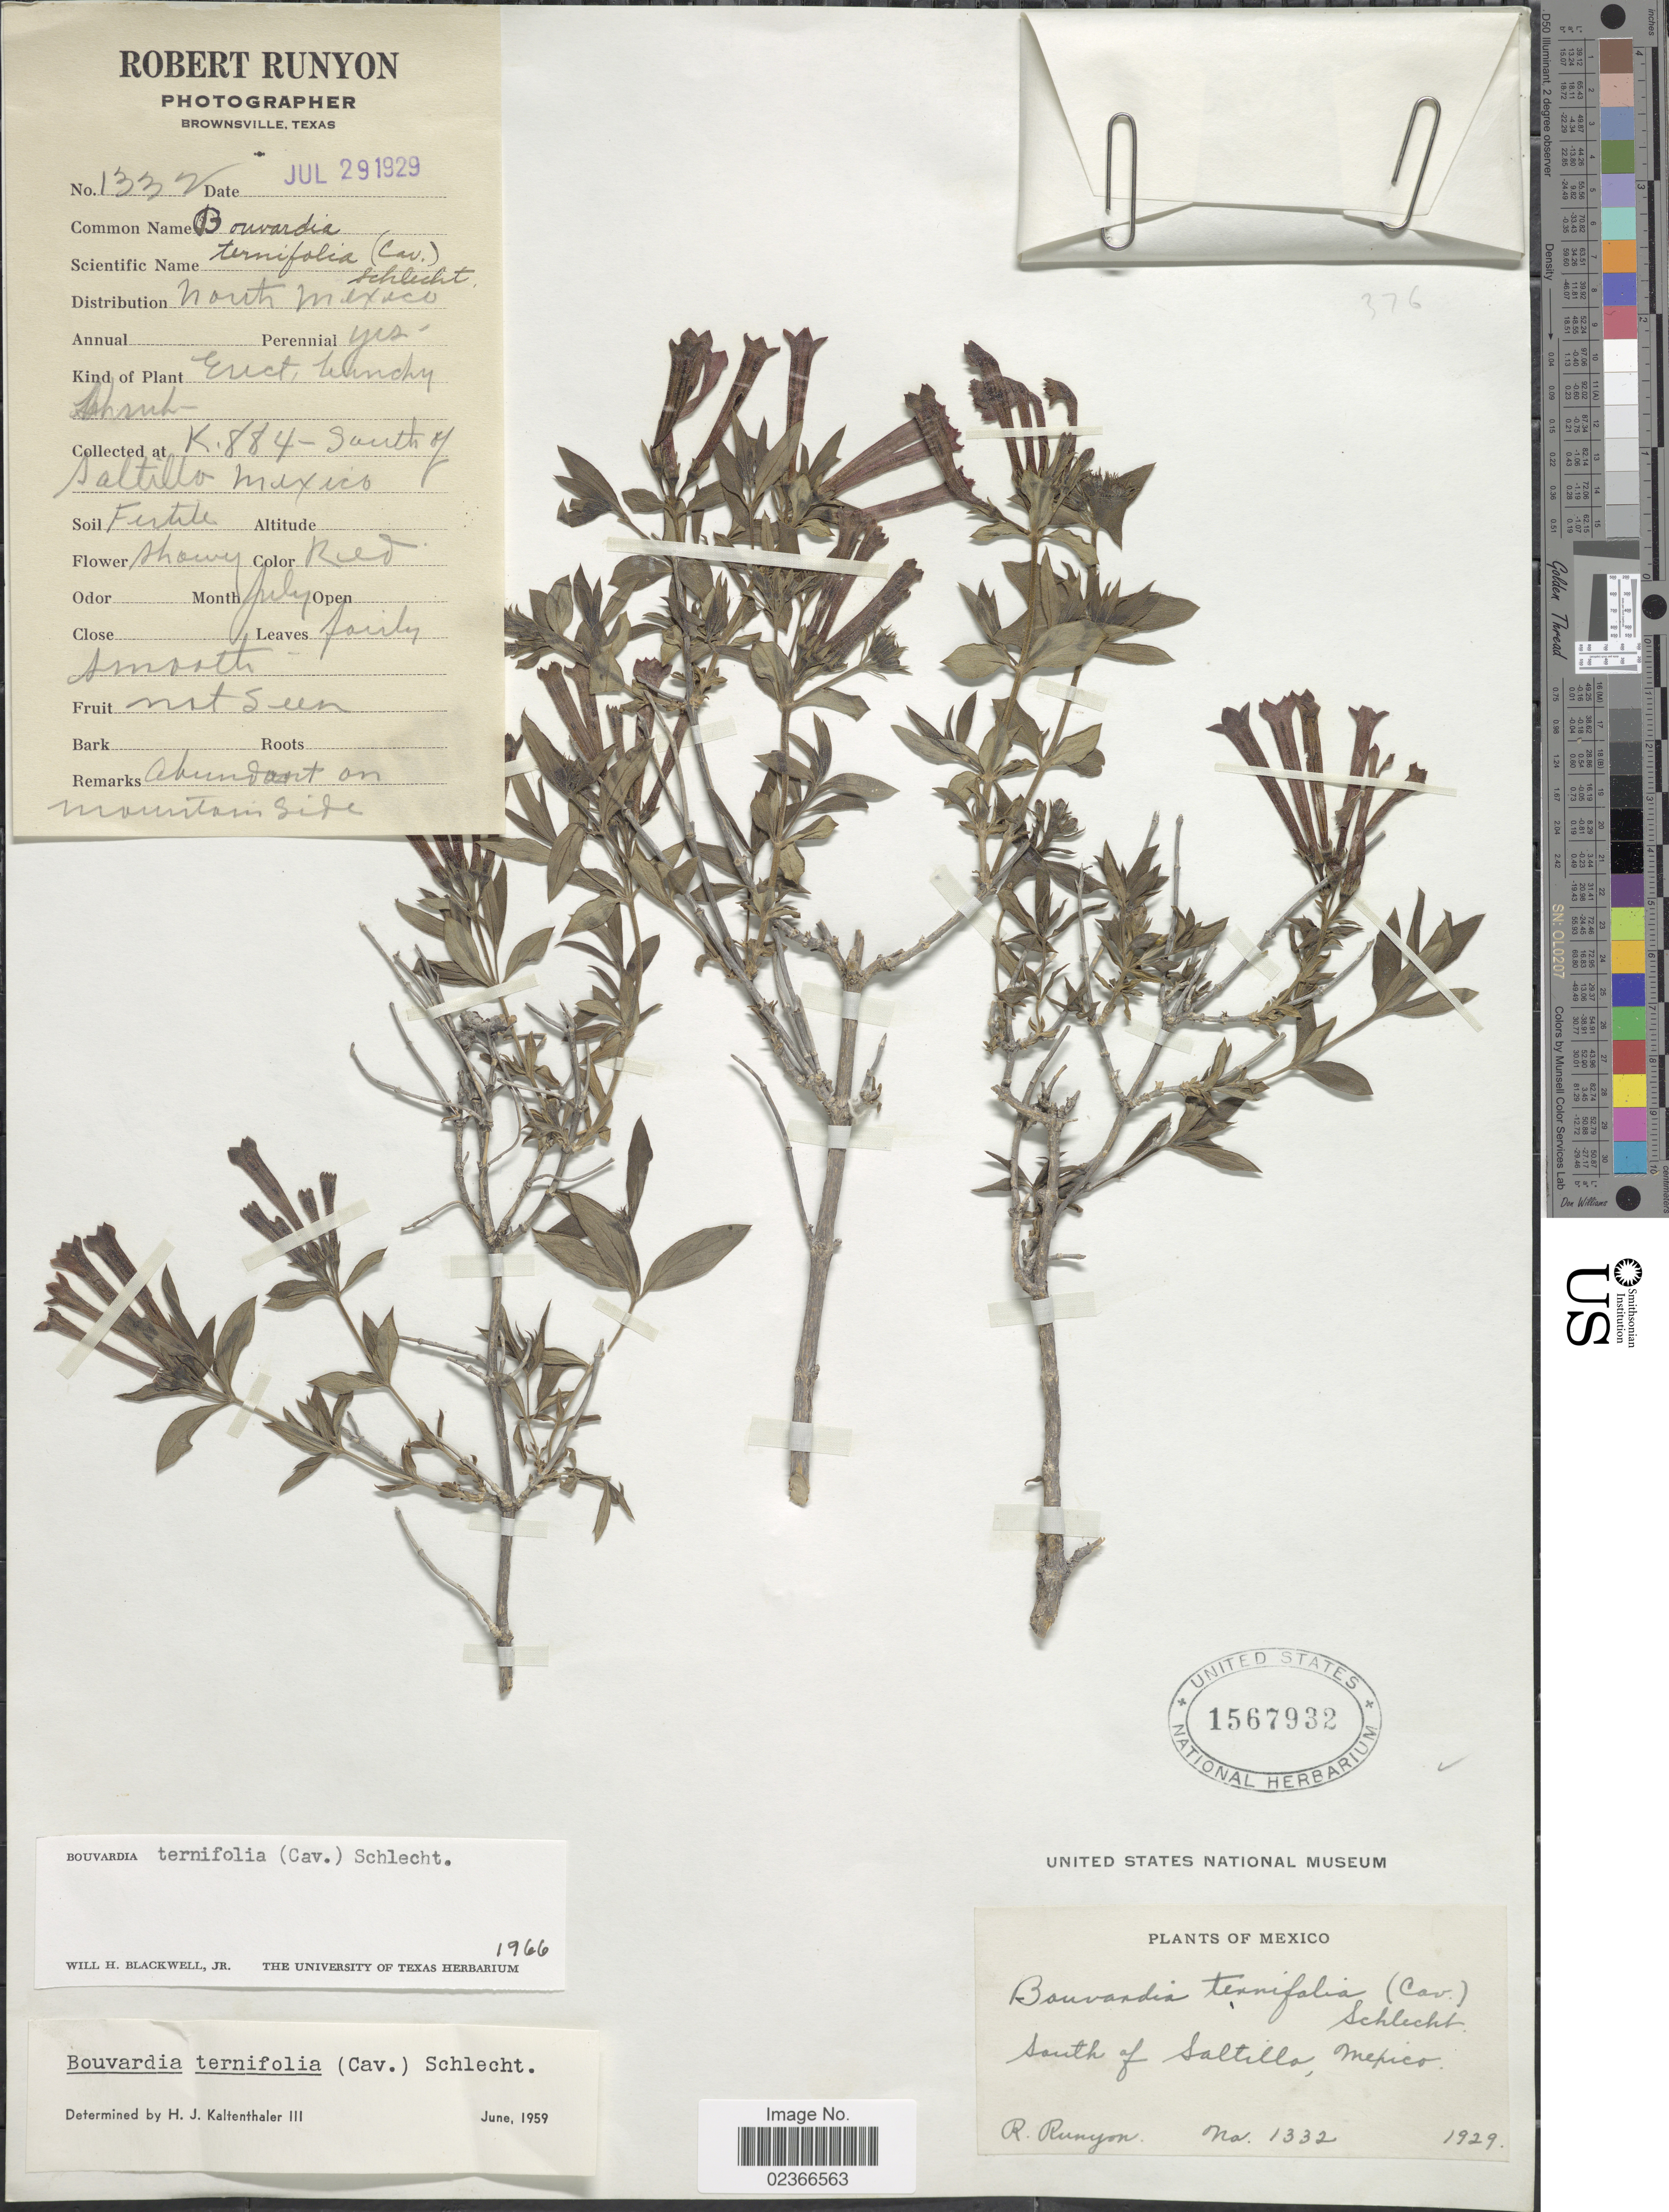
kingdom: Plantae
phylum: Tracheophyta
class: Magnoliopsida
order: Gentianales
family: Rubiaceae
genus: Bouvardia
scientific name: Bouvardia ternifolia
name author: (Cav.) Schltdl.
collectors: R. Runyon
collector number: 1332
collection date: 1929-07-29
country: Mexico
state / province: México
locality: K.884 - South of Satillo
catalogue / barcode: US 1567932